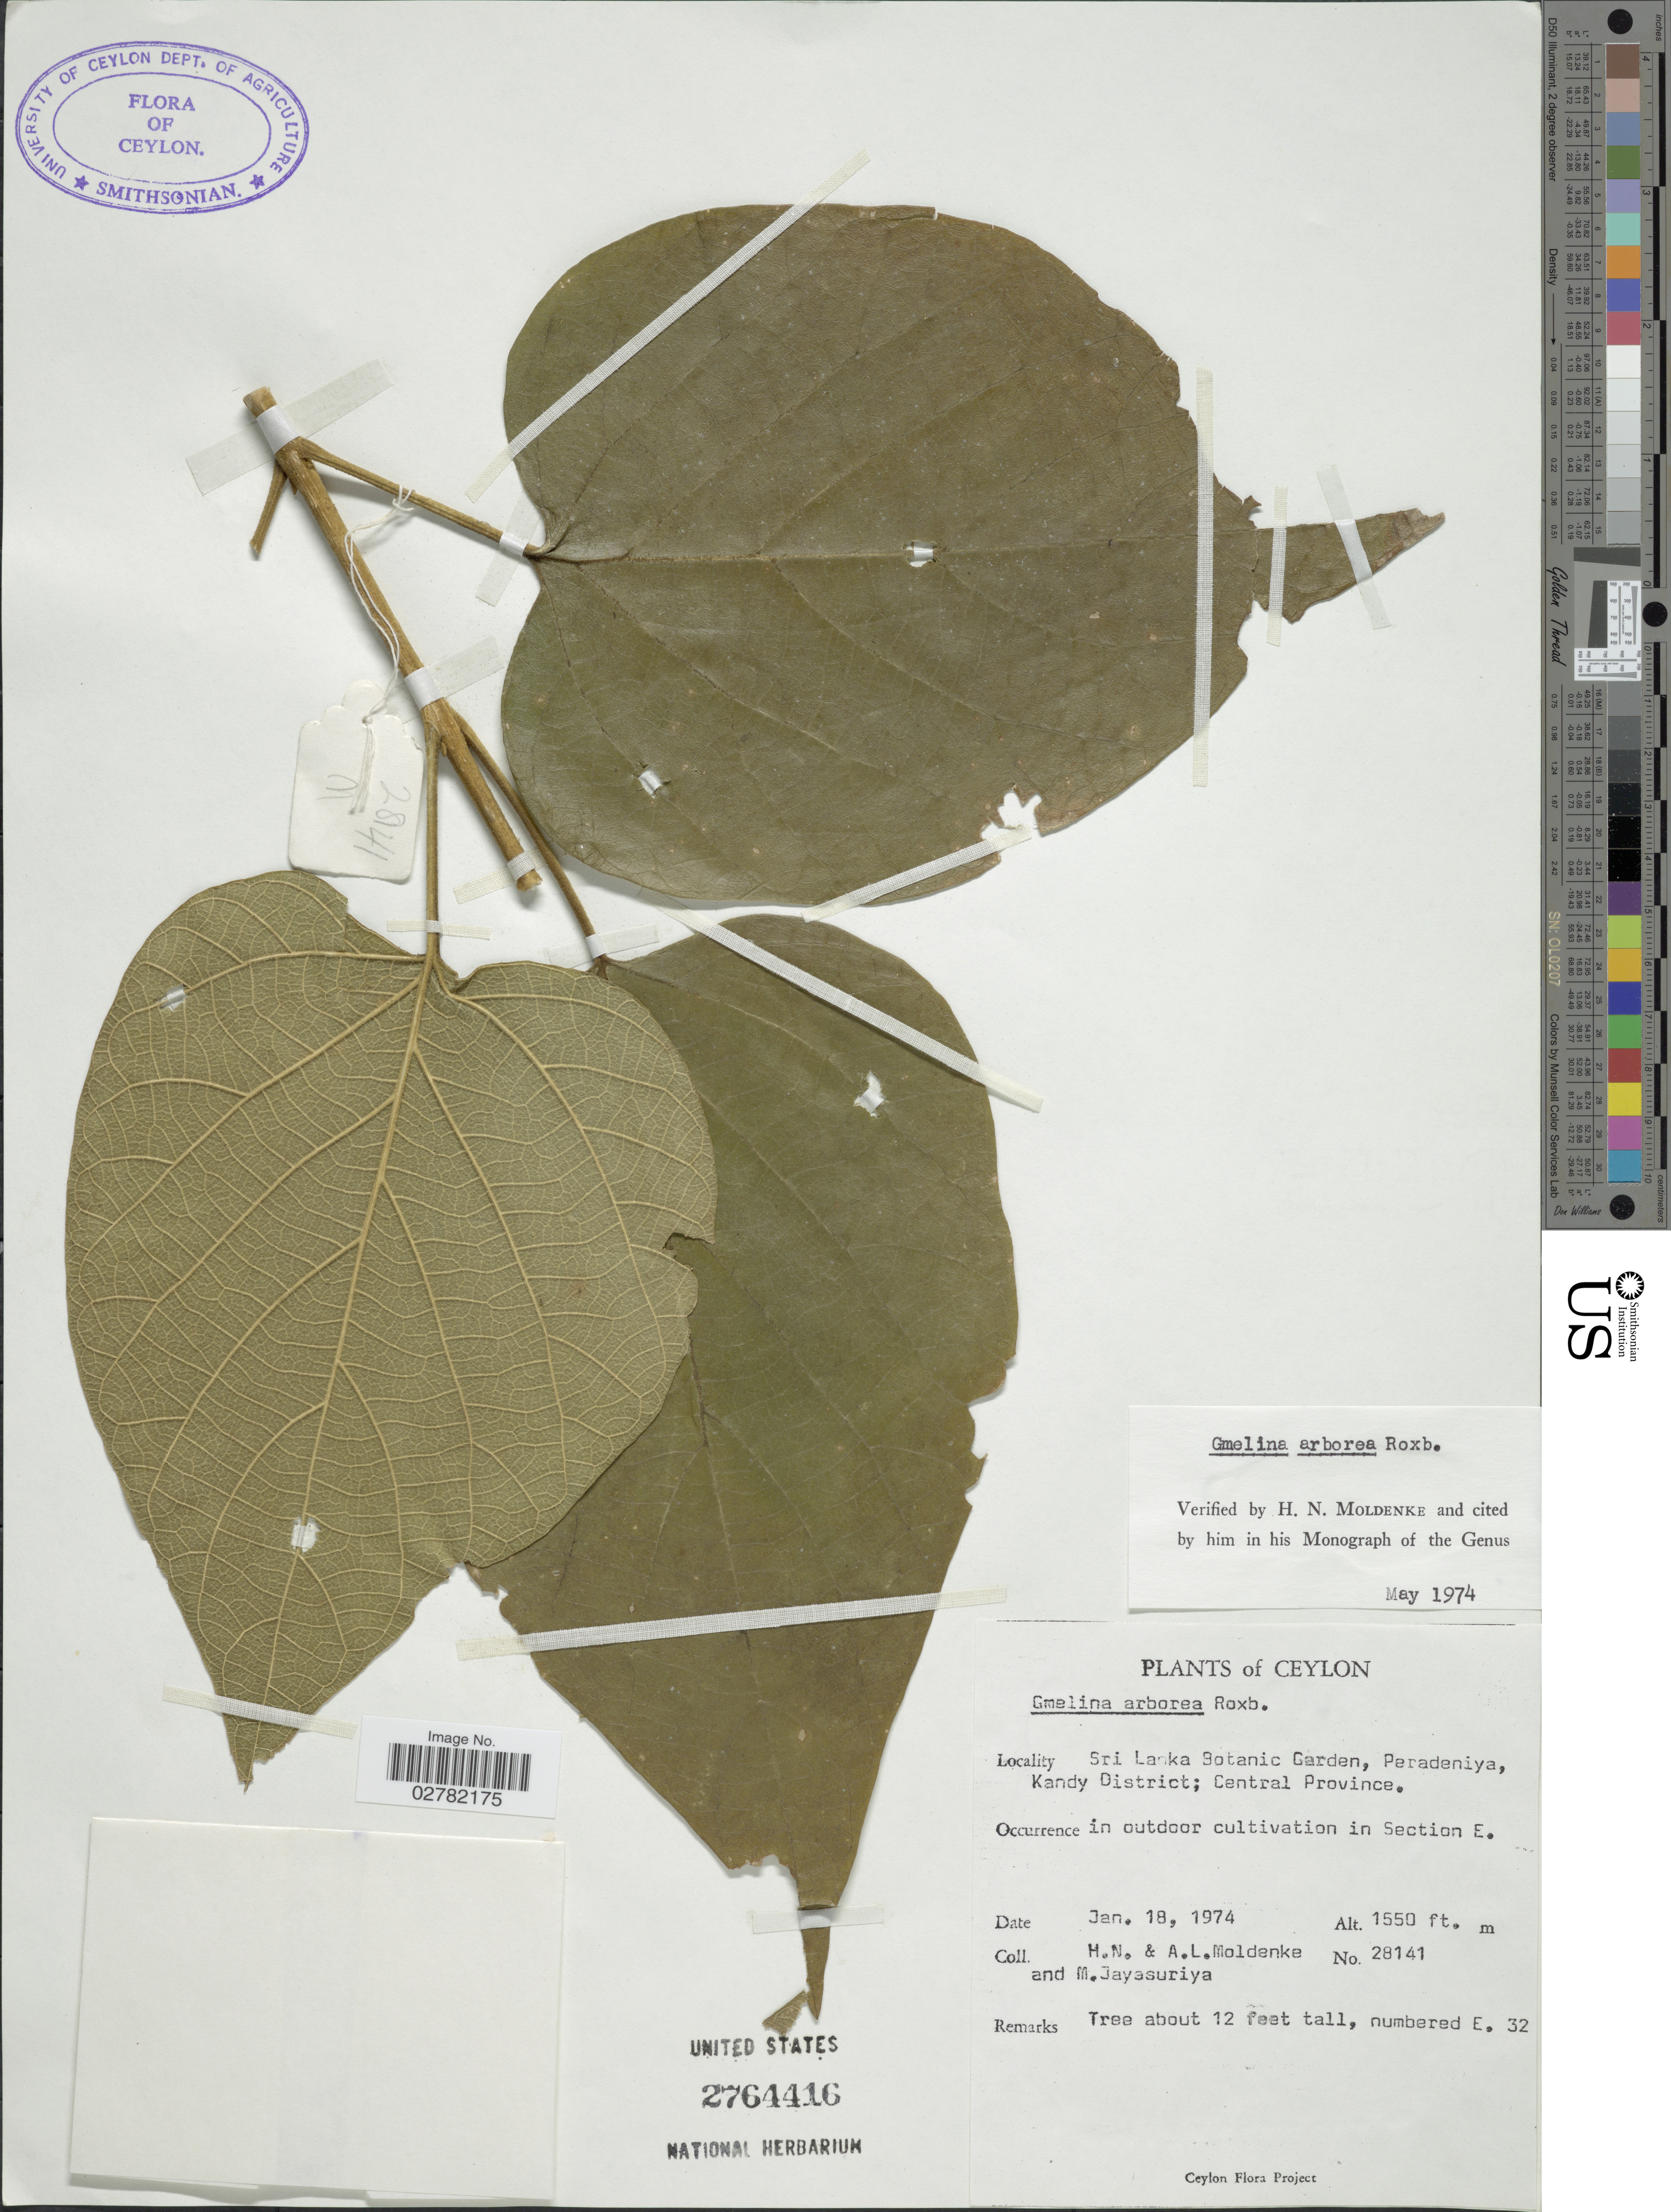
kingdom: Plantae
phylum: Tracheophyta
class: Magnoliopsida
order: Lamiales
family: Lamiaceae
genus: Gmelina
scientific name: Gmelina arborea var. arborea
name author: Roxb. ex Sm.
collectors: H. N. Moldenke, A. L. Moldenke & M. Jayasuriya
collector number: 28141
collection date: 1974-01-18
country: Sri Lanka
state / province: Central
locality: Sri Lanka Botanic Garden, Peradeniya, Kandy District, in outdoor cultivation in Section E.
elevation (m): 472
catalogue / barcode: US 2764416